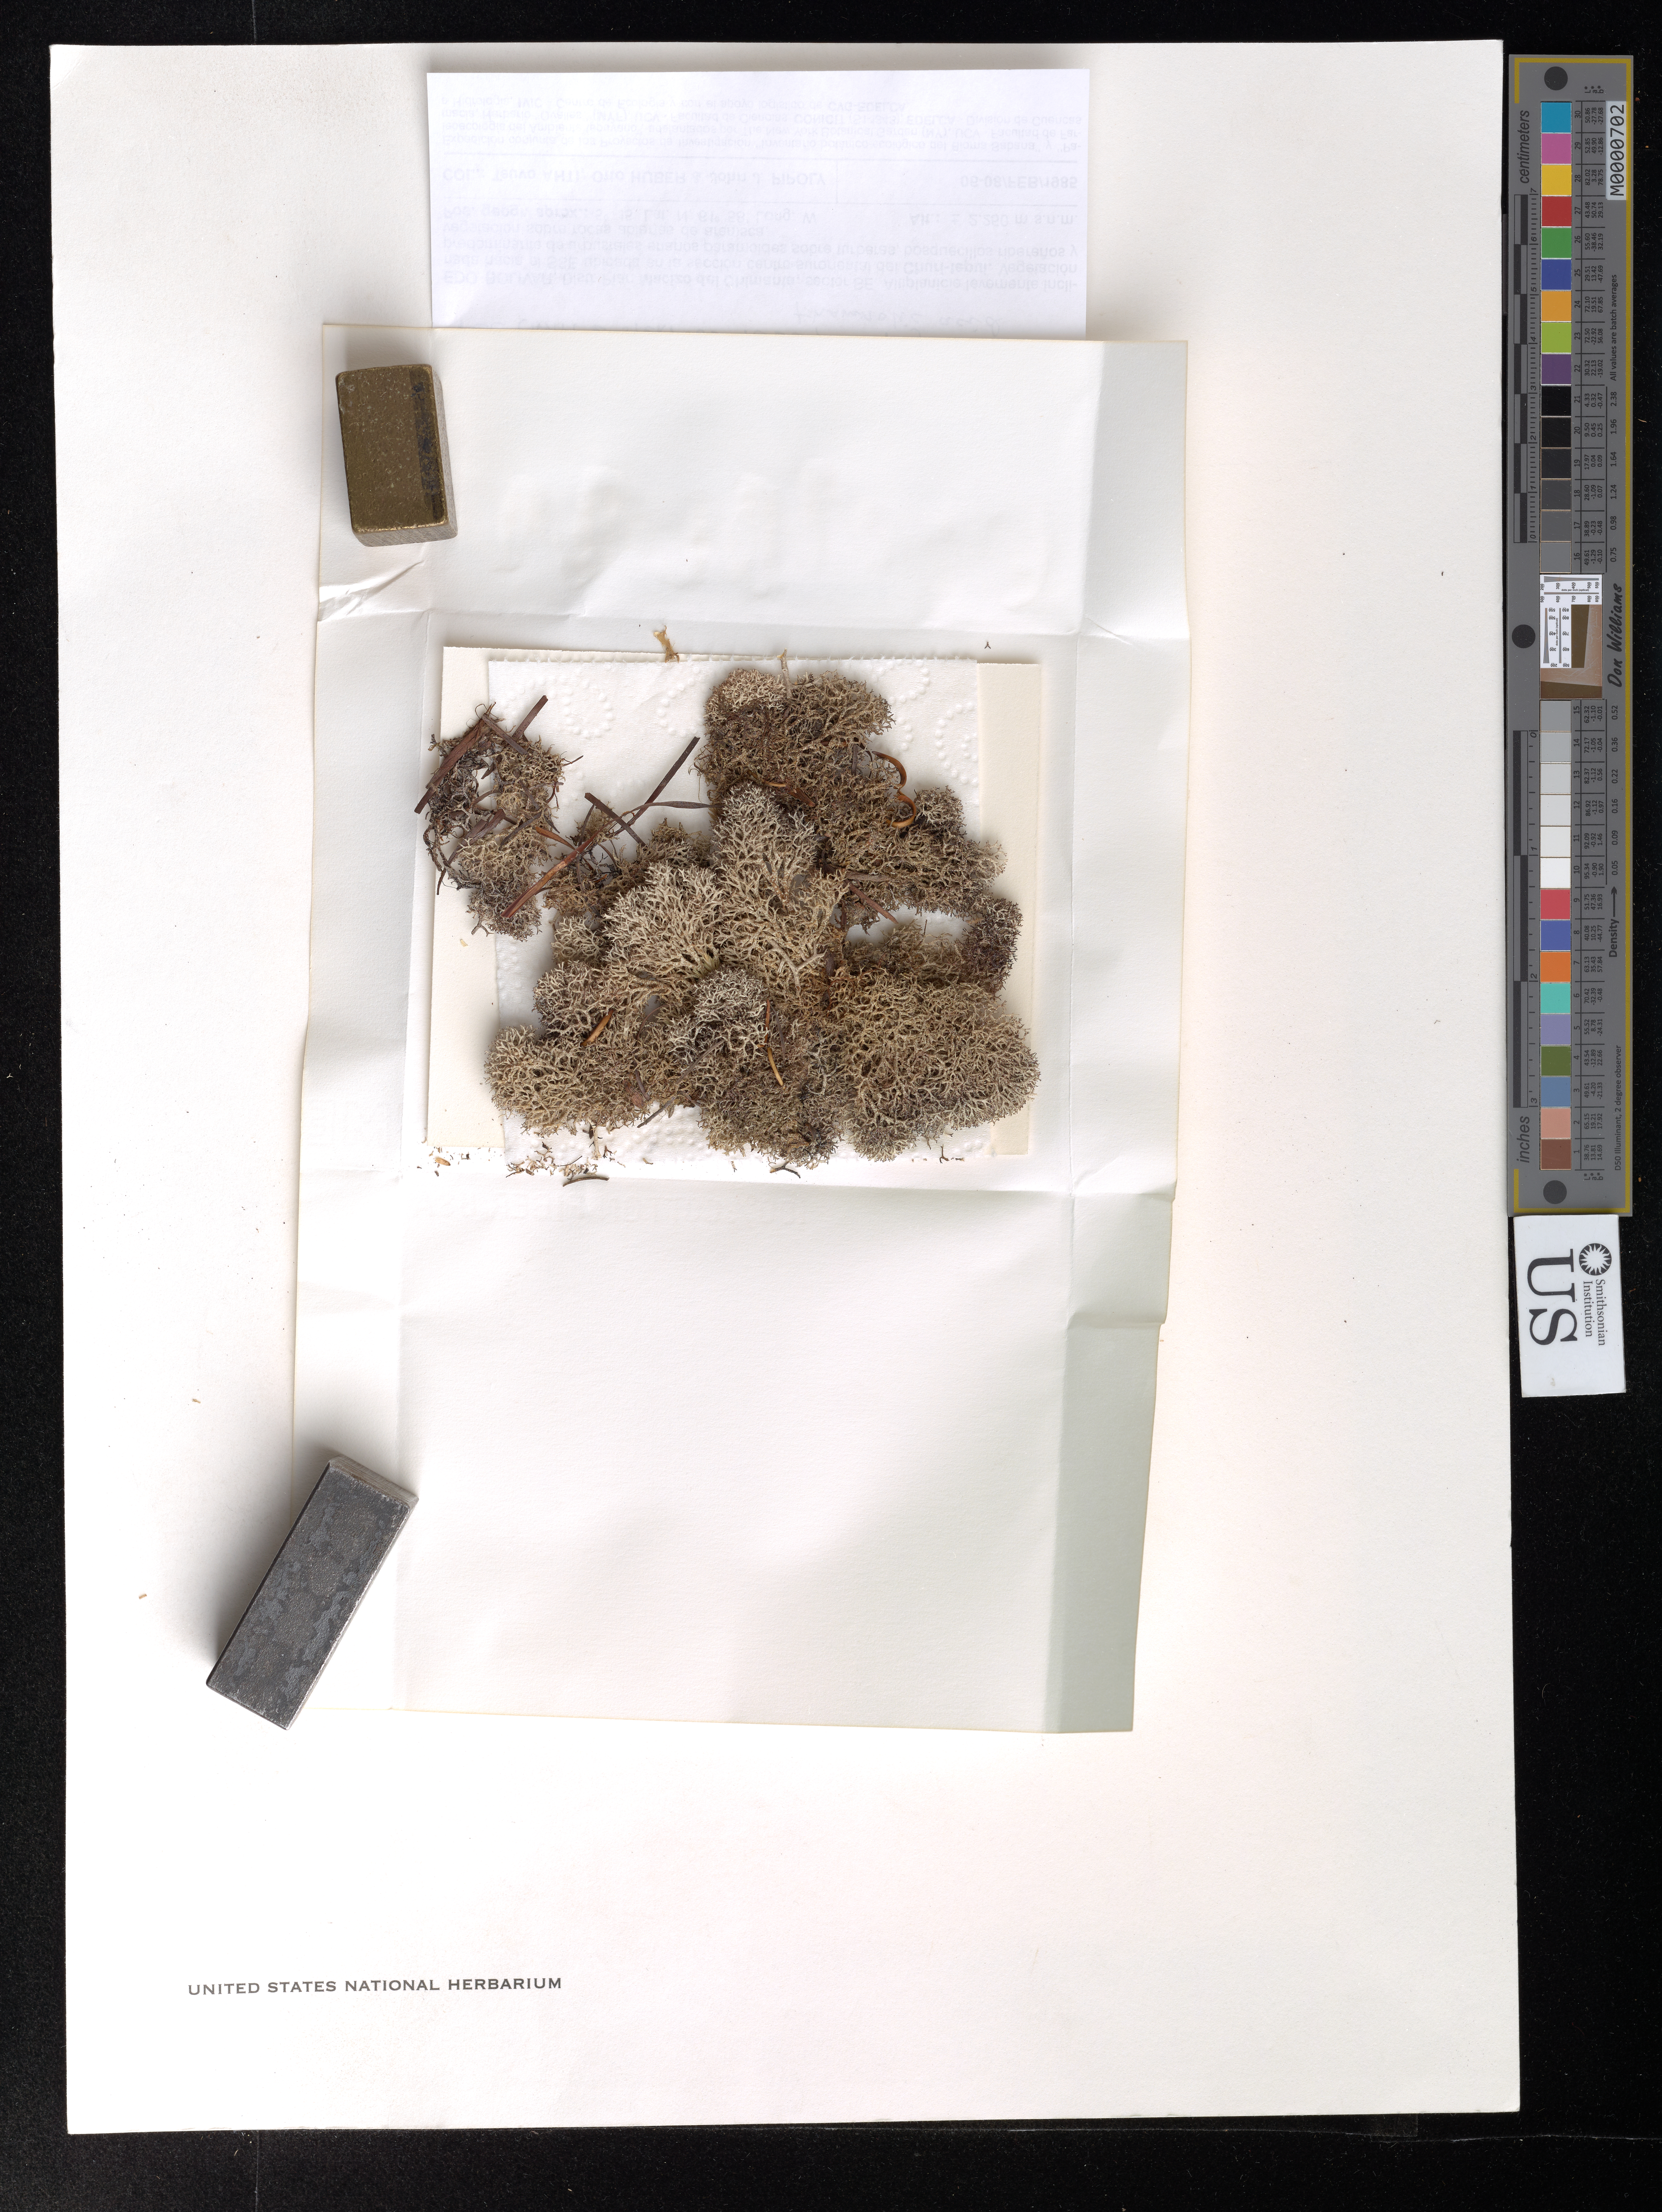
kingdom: Fungi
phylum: Ascomycota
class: Lecanoromycetes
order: Lecanorales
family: Cladoniaceae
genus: Cladonia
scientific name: Cladonia variegata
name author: Ahti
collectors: T. T. Ahti, O. Huber & J. Pipoly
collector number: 44912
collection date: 1985-02-06/1985-02-08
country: Venezuela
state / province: Bolívar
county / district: Piar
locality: Macizo del Chimantá, sector SE. Altiplanicie levemente inclinada hacia el SSE ubicada en la sección centro-suroriental del Churí-tepui.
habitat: Vegetación predominante de arbustales enanos paramoides sobre turberas, bosquecillos ribereños y vegetación sobre rocas abiertas de arenisca.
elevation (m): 2250